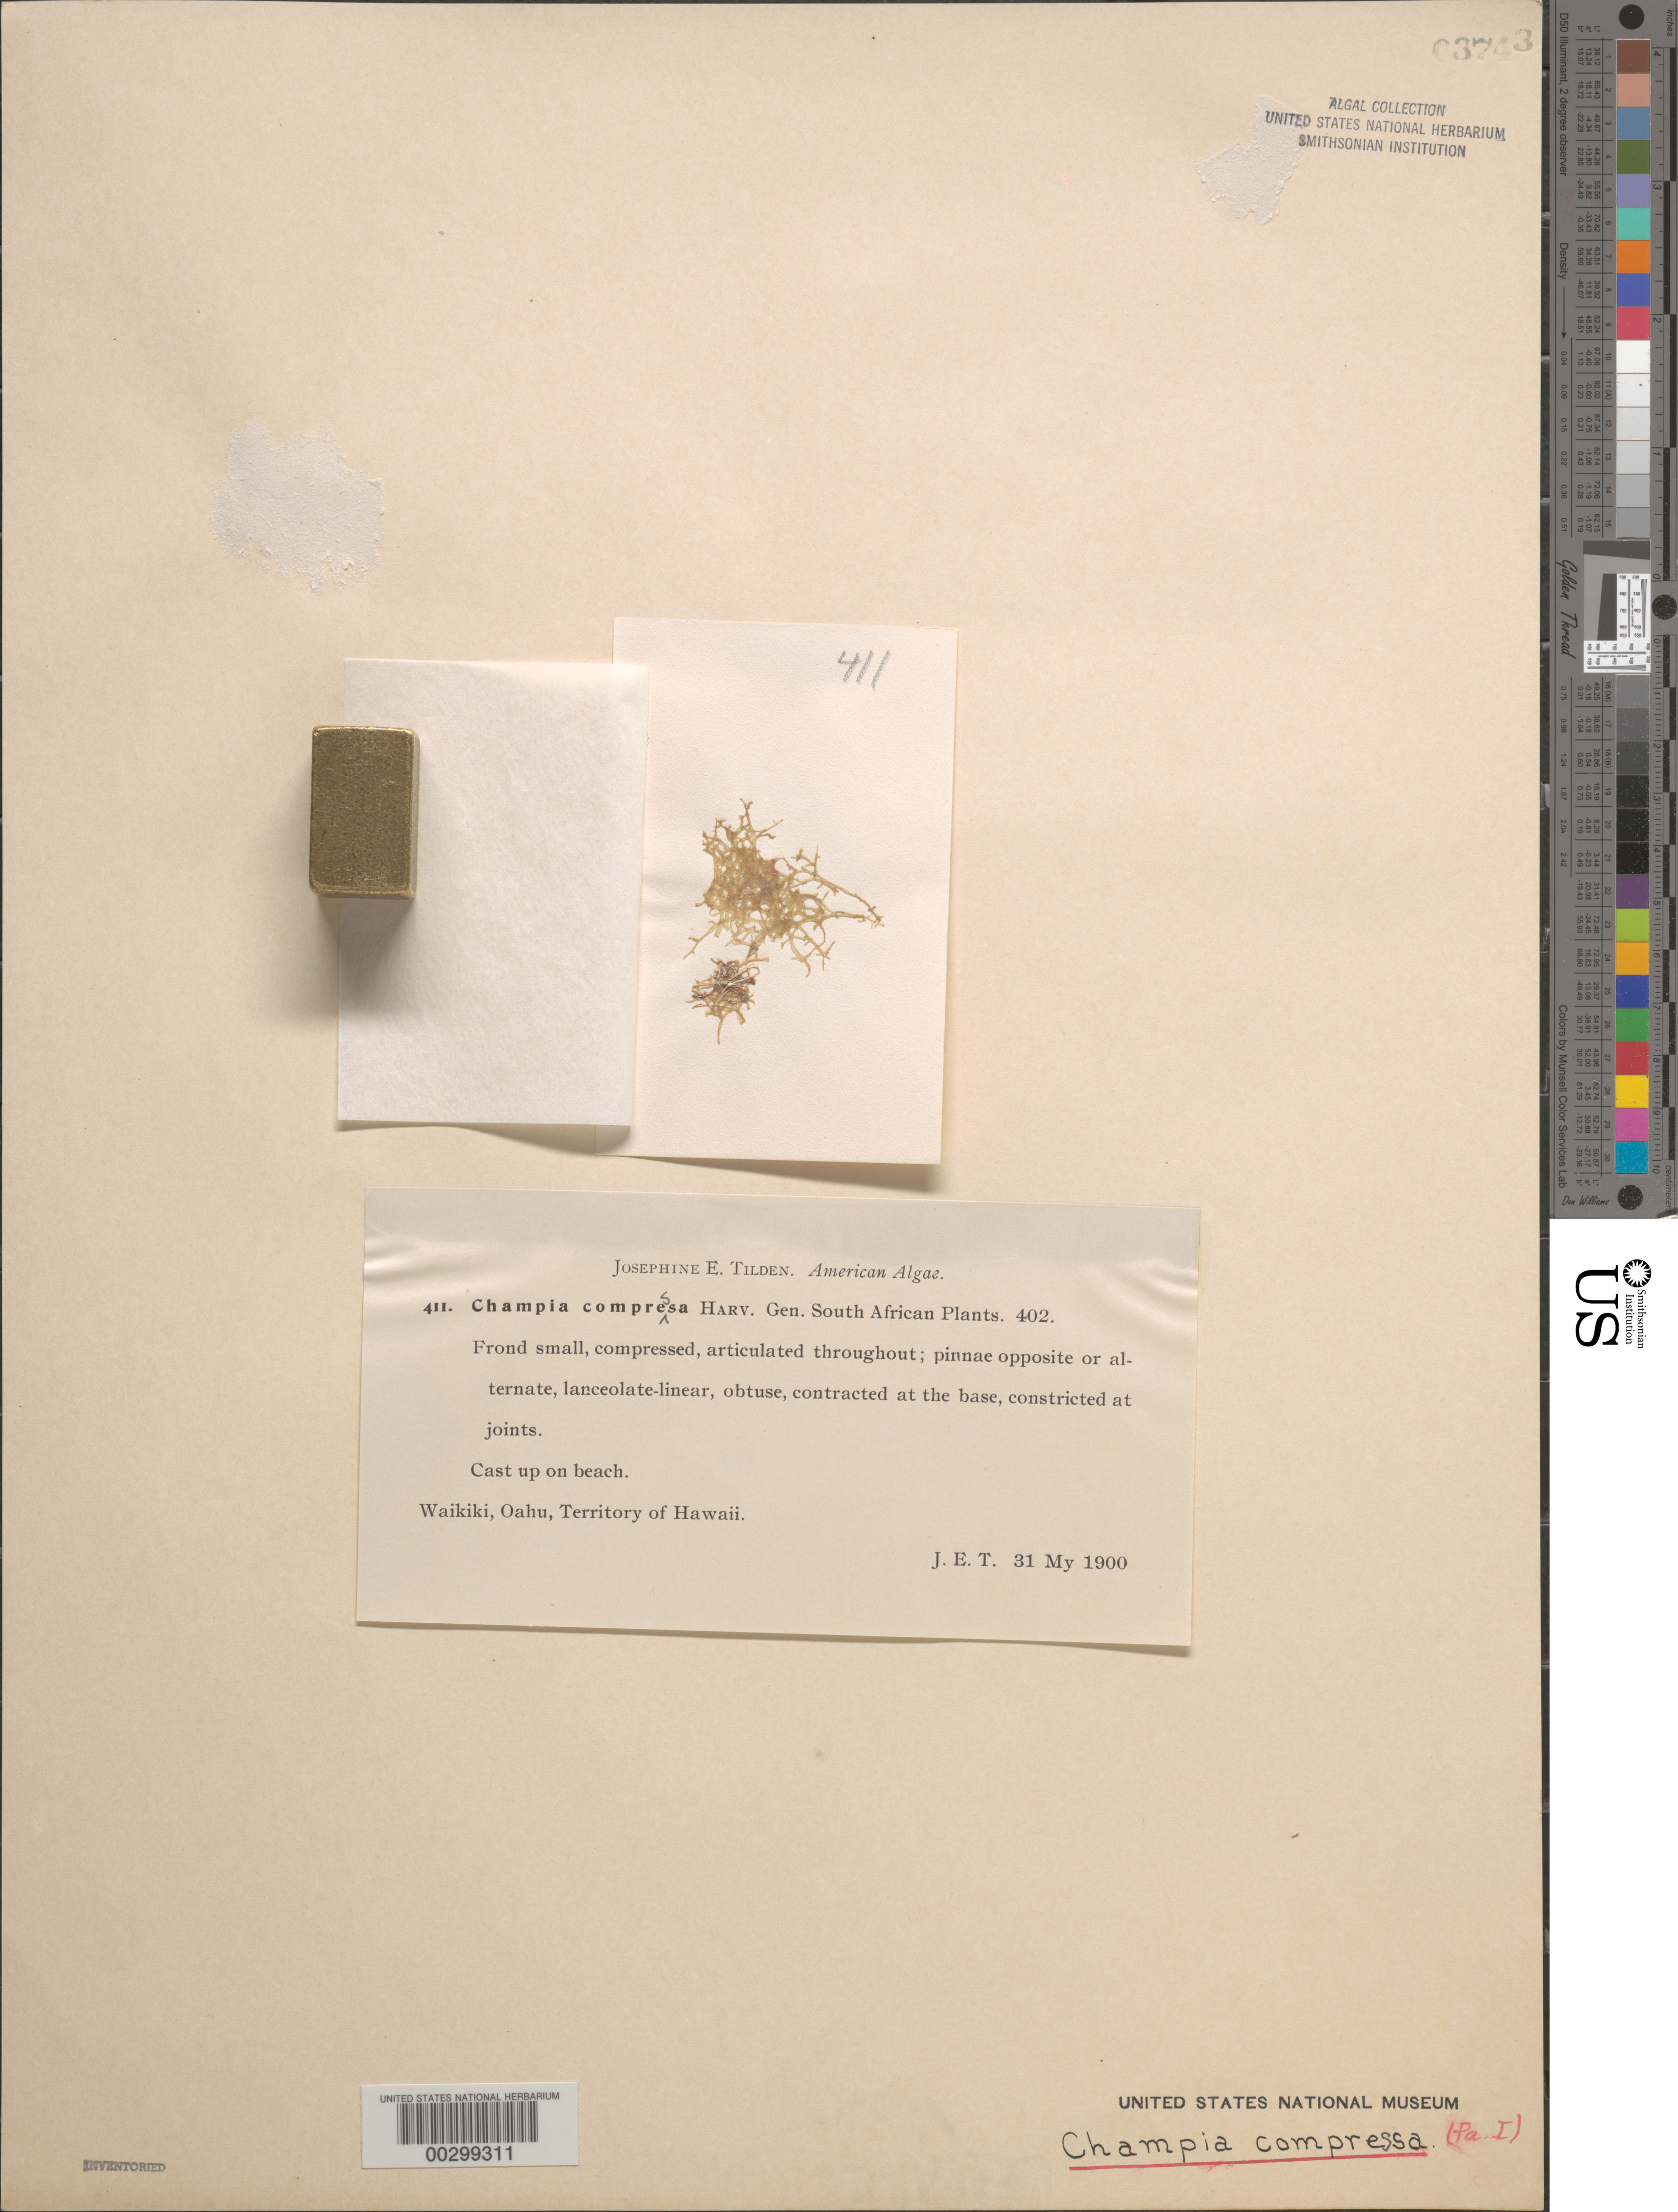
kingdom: Plantae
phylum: Rhodophyta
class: Florideophyceae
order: Rhodymeniales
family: Champiaceae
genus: Champia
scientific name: Champia compressa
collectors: J. E. Tilden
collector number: JET 411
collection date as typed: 31 May 1900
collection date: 1900-05-31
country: United States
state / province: Hawaii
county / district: Honolulu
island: Oahu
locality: Waikiki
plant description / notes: Tilden, American Algae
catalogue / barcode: US 3743